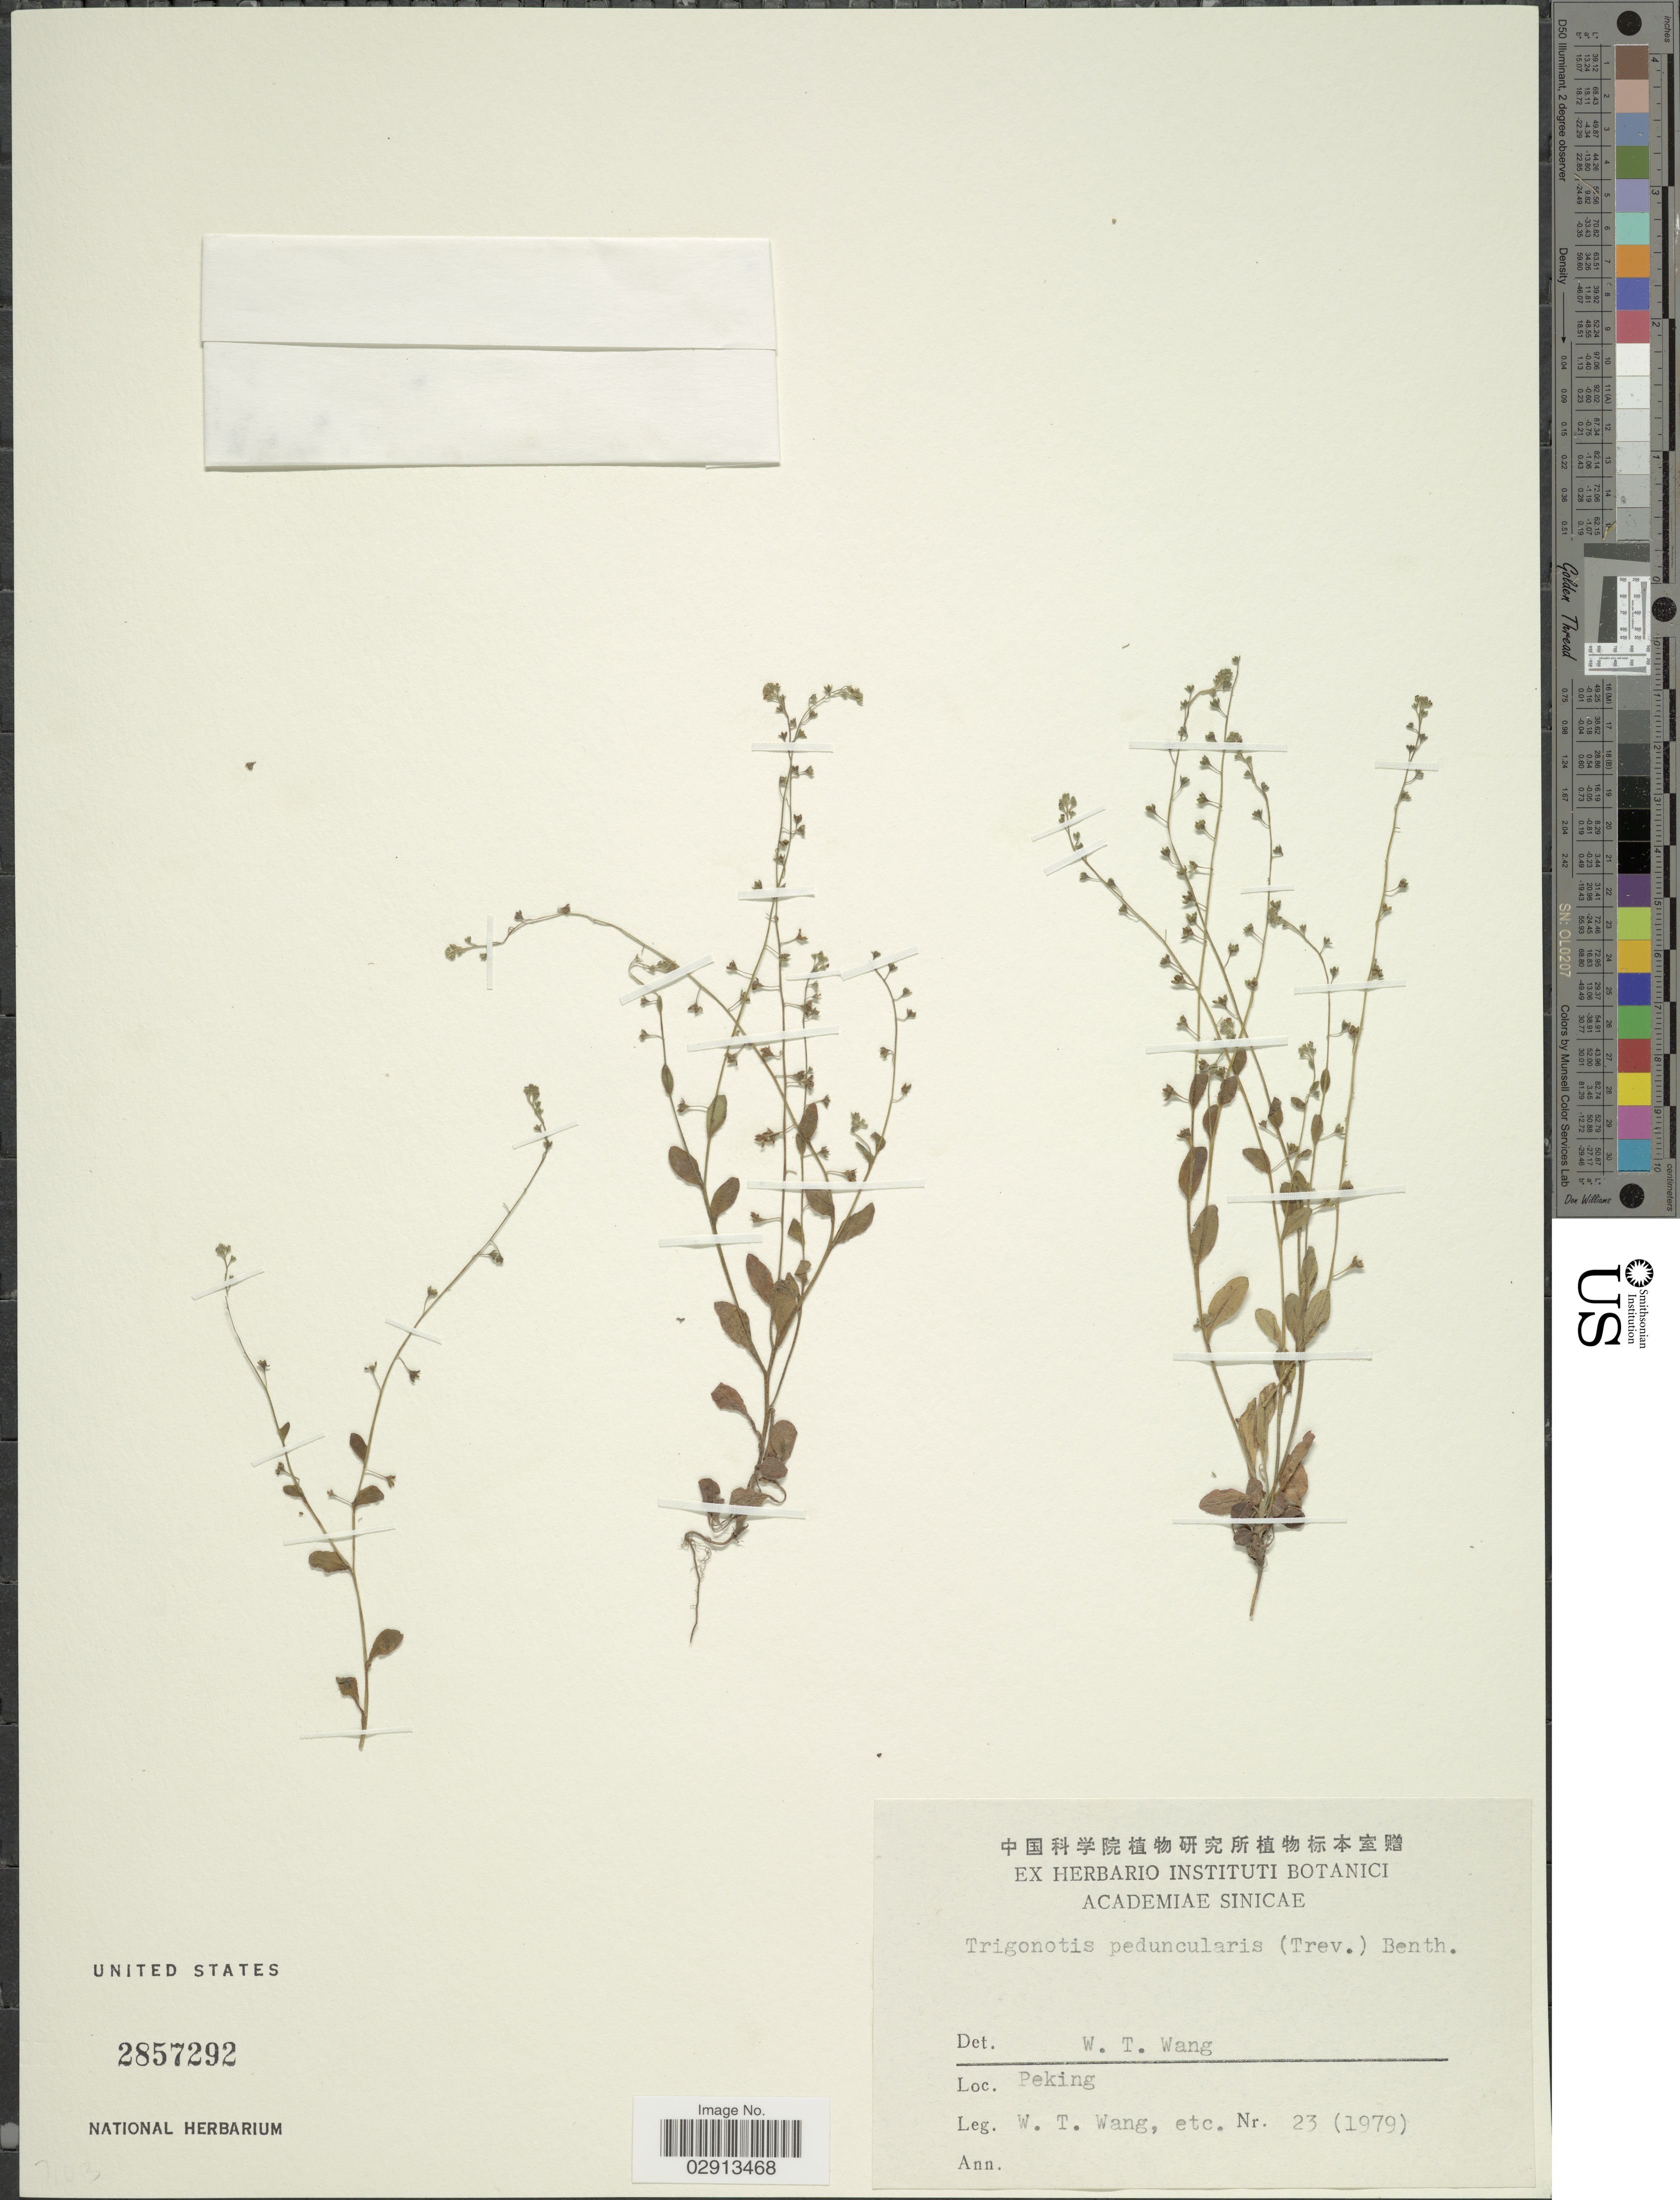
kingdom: Plantae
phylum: Tracheophyta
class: Magnoliopsida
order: Boraginales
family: Boraginaceae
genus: Trigonotis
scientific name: Trigonotis peduncularis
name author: (Trevis.) Benth. ex Baker et al.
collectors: W. T. Wang & et al.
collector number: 23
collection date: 1979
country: China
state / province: Beijing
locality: Peking.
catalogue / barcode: US 2857292